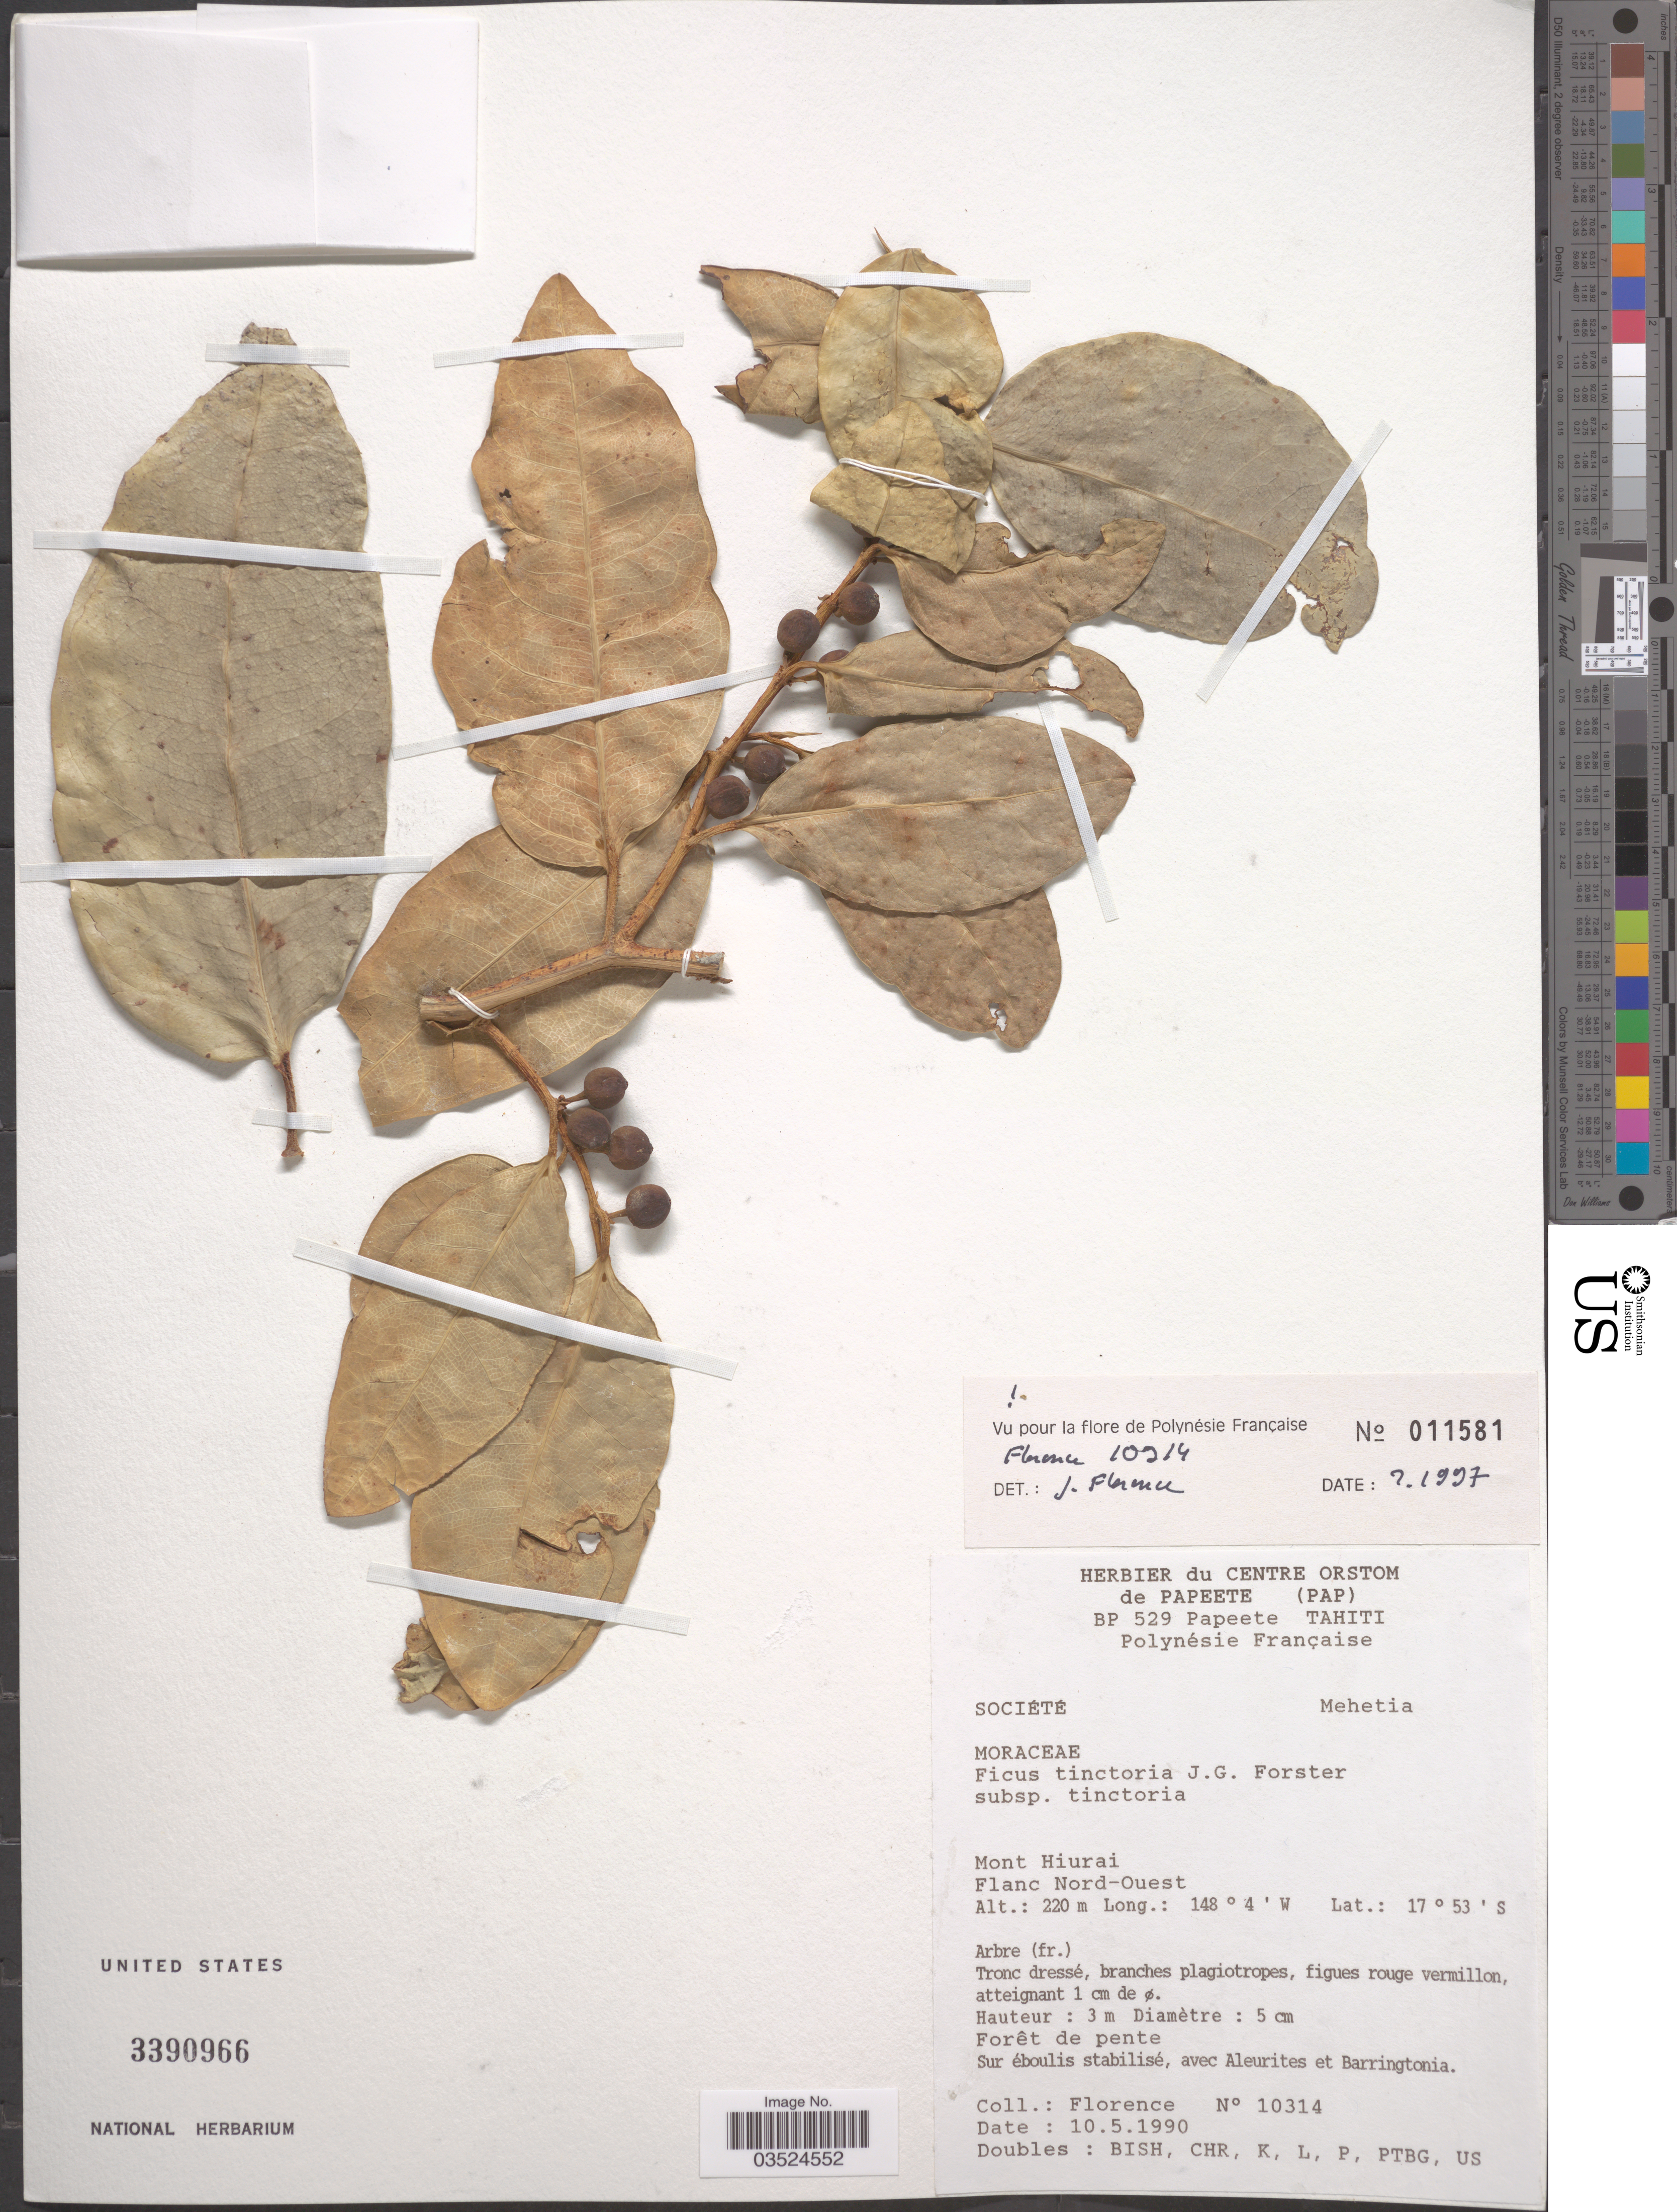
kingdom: Plantae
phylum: Tracheophyta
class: Magnoliopsida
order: Rosales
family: Moraceae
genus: Ficus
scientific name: Ficus tinctoria subsp. tinctoria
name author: G. Forst.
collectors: -. Florence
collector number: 10314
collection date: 1990-05-10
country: French Polynesia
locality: Scoiété. Mehetia. Mont Hiurai. Flanc Nord-Ouest.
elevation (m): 220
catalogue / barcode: US 3390966